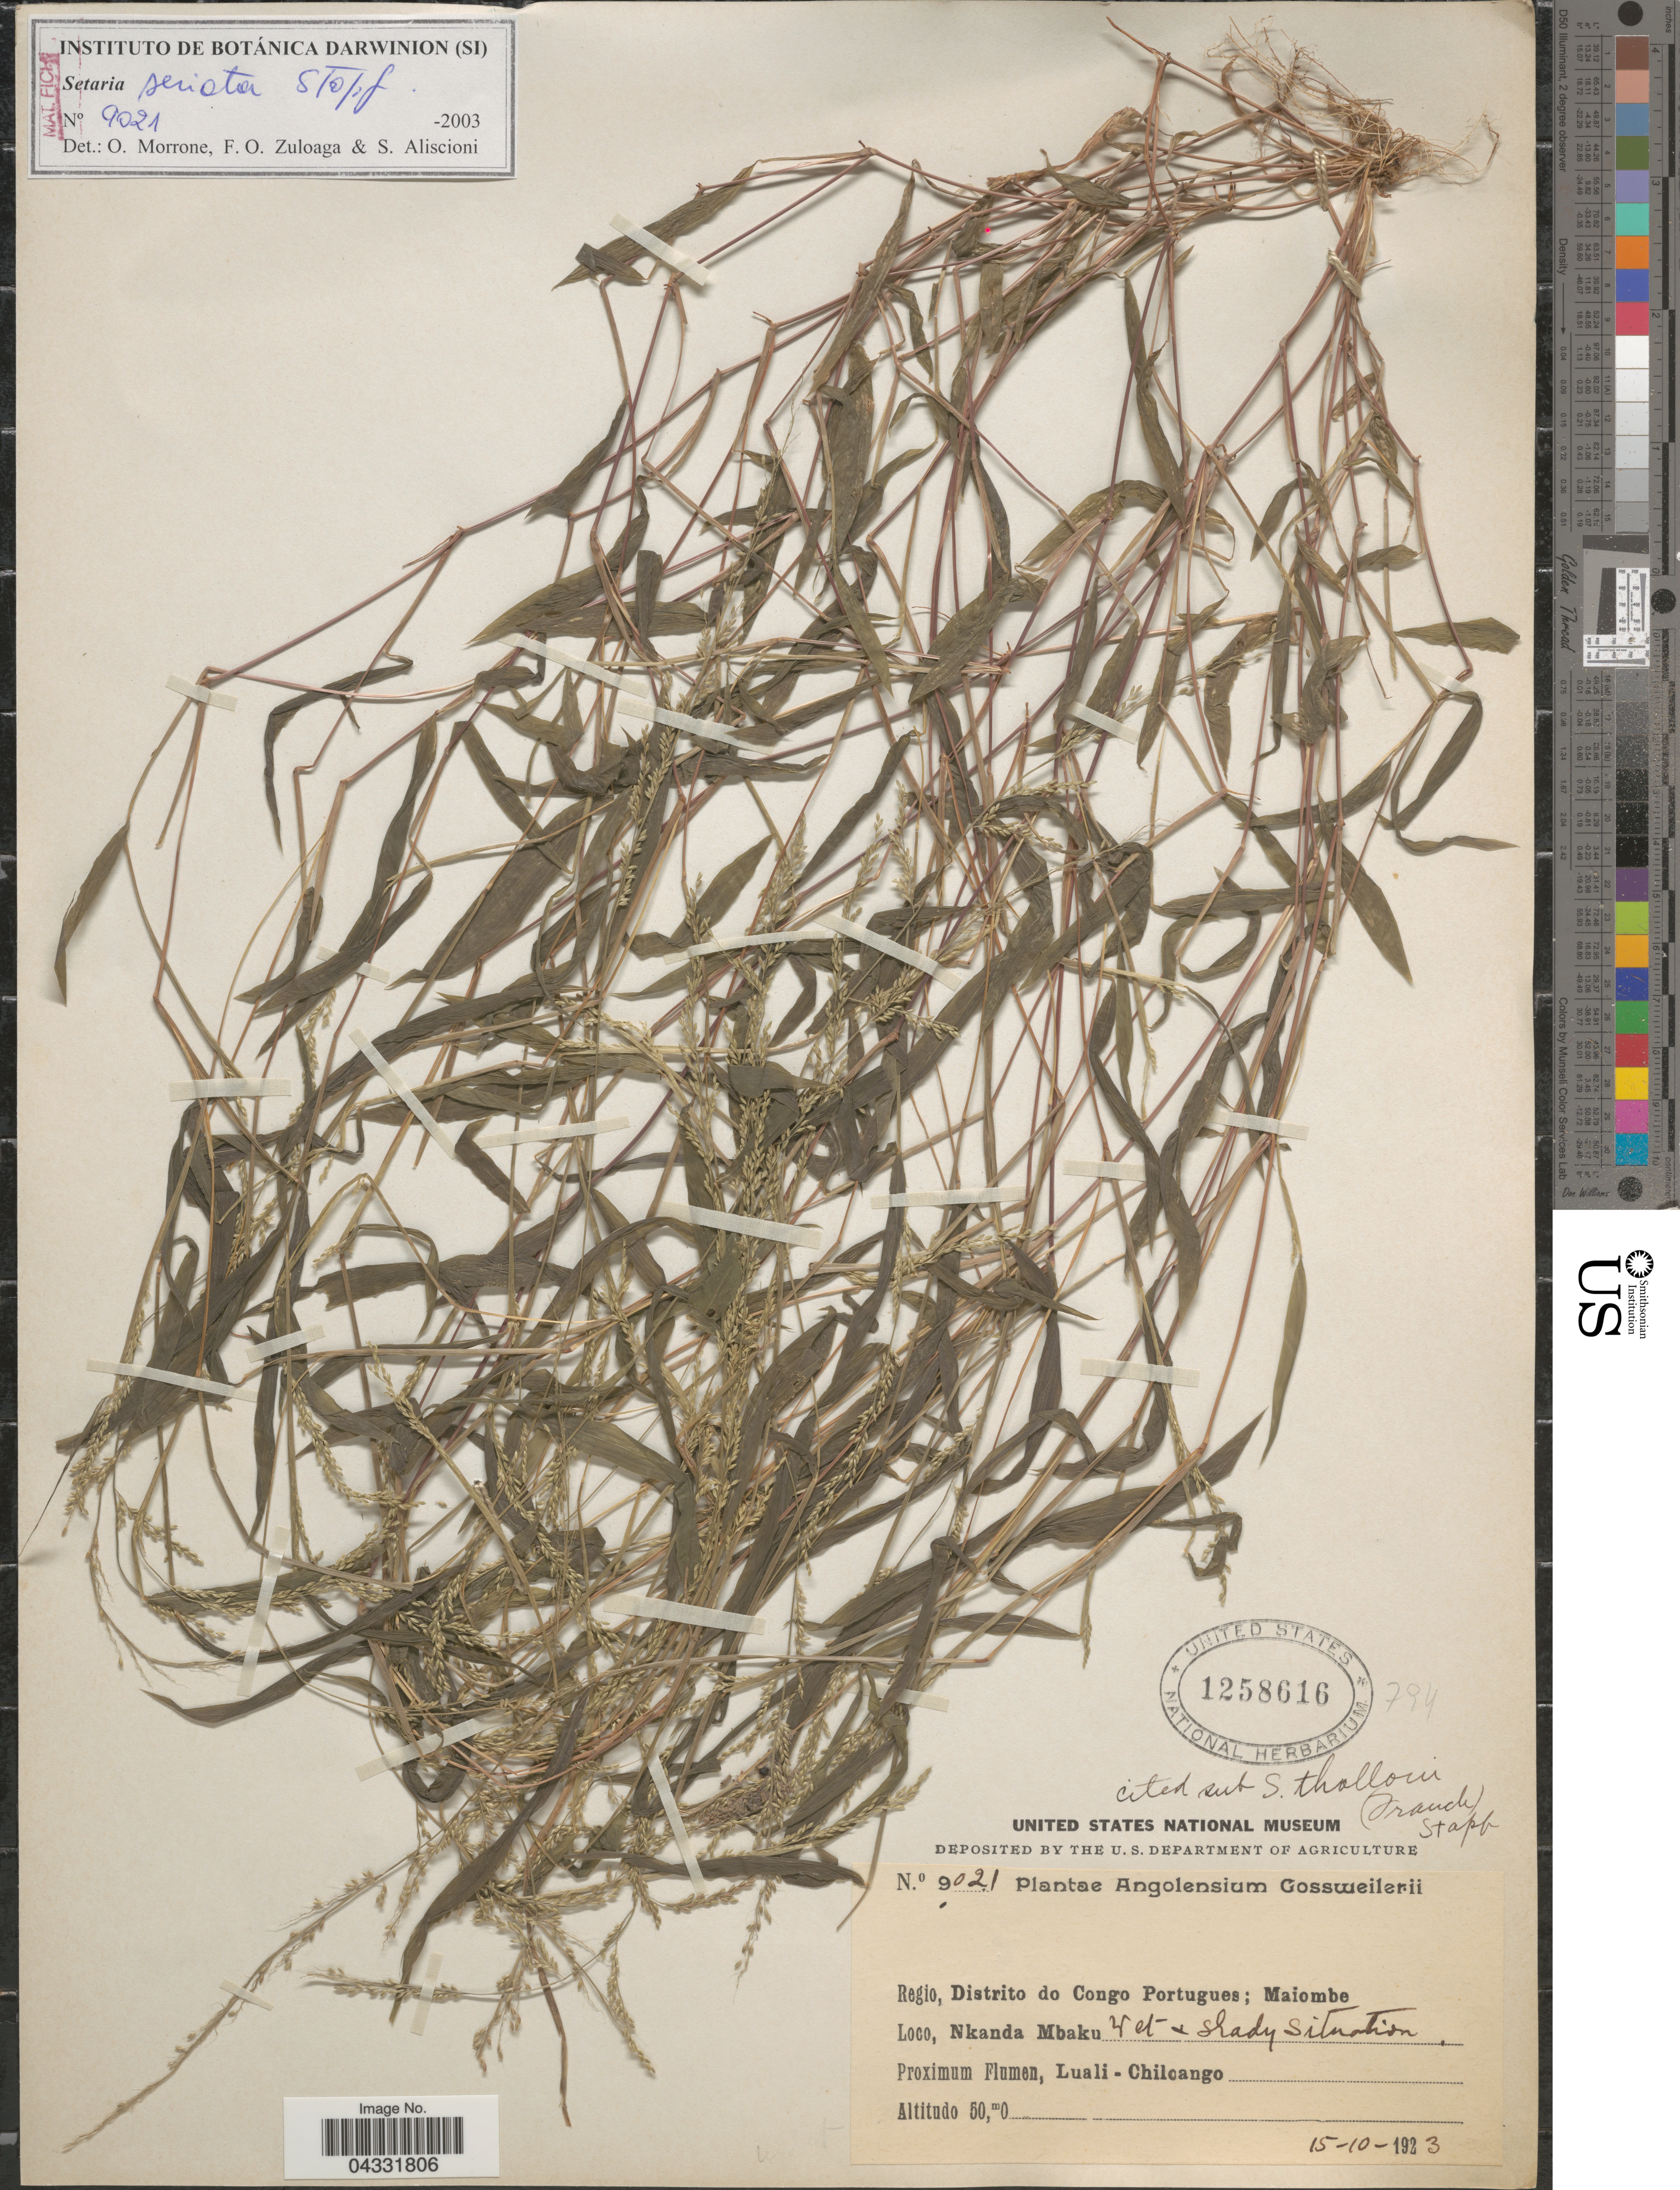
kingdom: Plantae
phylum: Tracheophyta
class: Liliopsida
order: Poales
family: Poaceae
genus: Setaria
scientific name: Setaria seriata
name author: Stapf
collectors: -. Gossweiler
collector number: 9021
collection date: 1923-10-15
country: Angola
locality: Angolensium. Regio, Distrito do Congo Portugues; Maiombe. Nkanda Mbaku. Proximum Flumen, Luali-Chiloango.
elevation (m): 50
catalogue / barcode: US 1258616